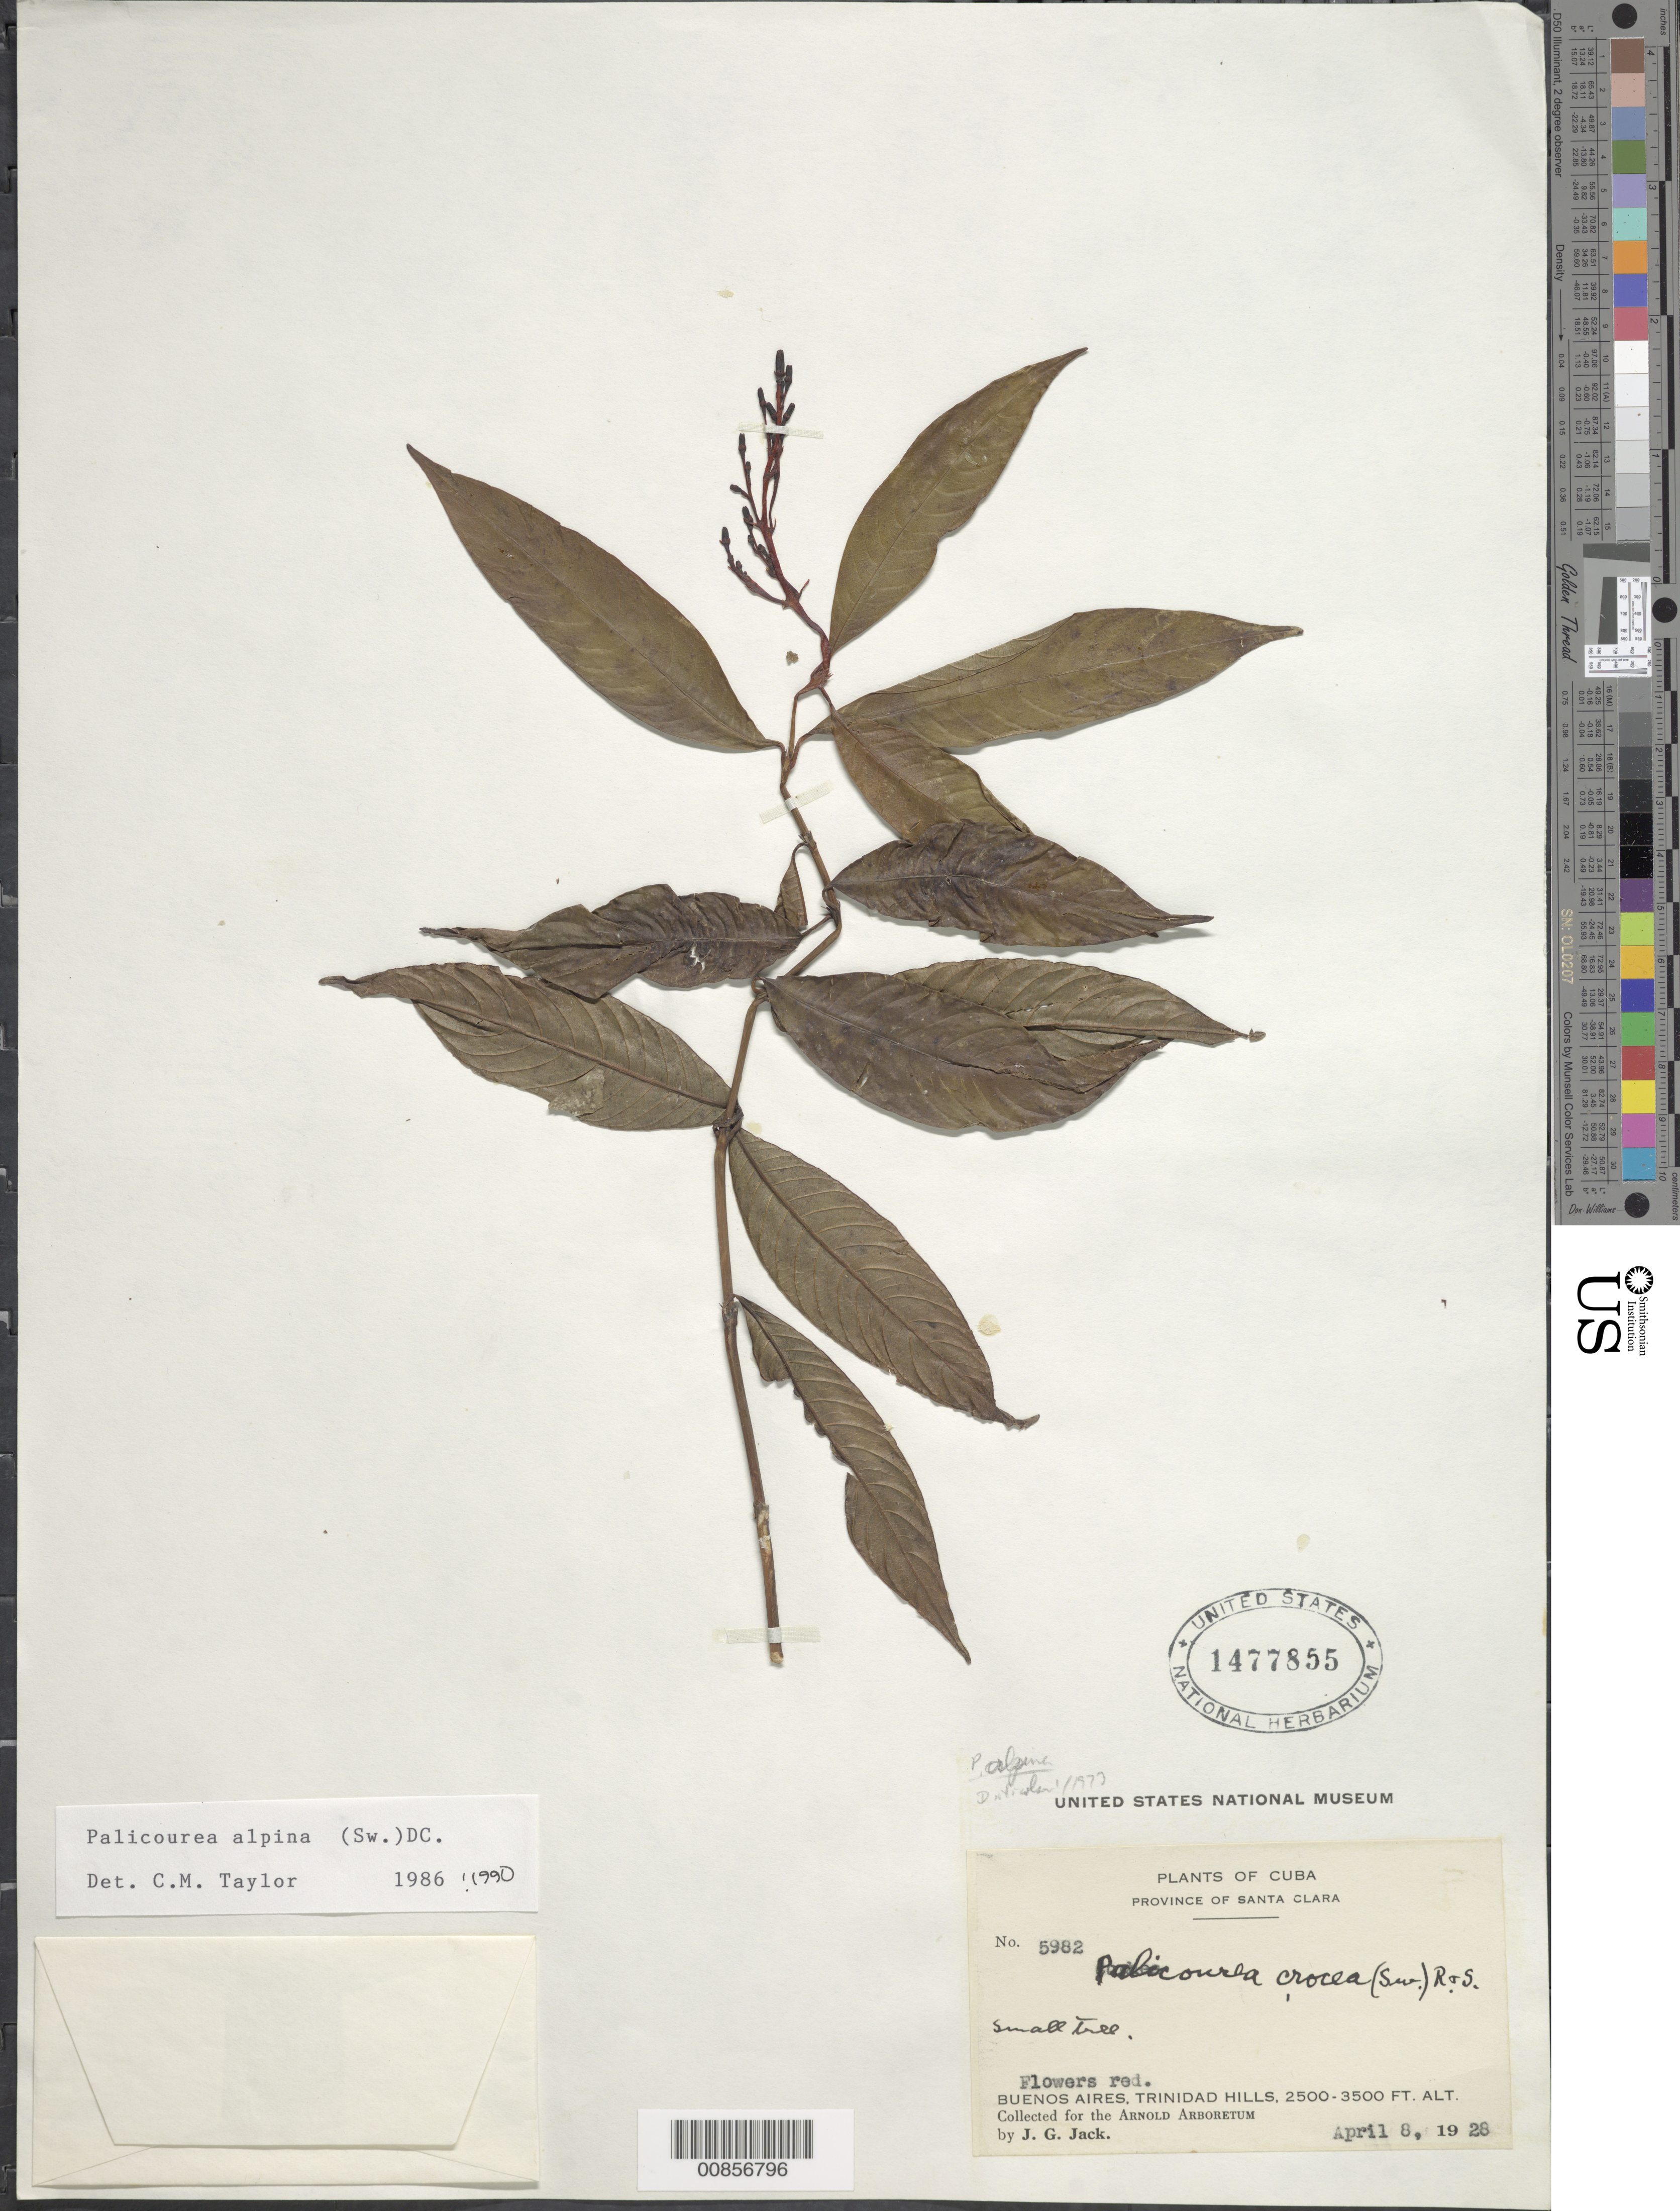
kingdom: Plantae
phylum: Tracheophyta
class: Magnoliopsida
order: Gentianales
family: Rubiaceae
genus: Palicourea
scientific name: Palicourea alpina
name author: (Sw.) DC.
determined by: Taylor, Charlotte M.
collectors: J. G. Jack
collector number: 5982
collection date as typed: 08 Apr 1926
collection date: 1926-04-08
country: Cuba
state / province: Las Villas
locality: Buenos Aires, Trinidad Hills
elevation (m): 762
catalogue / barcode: US 1477855